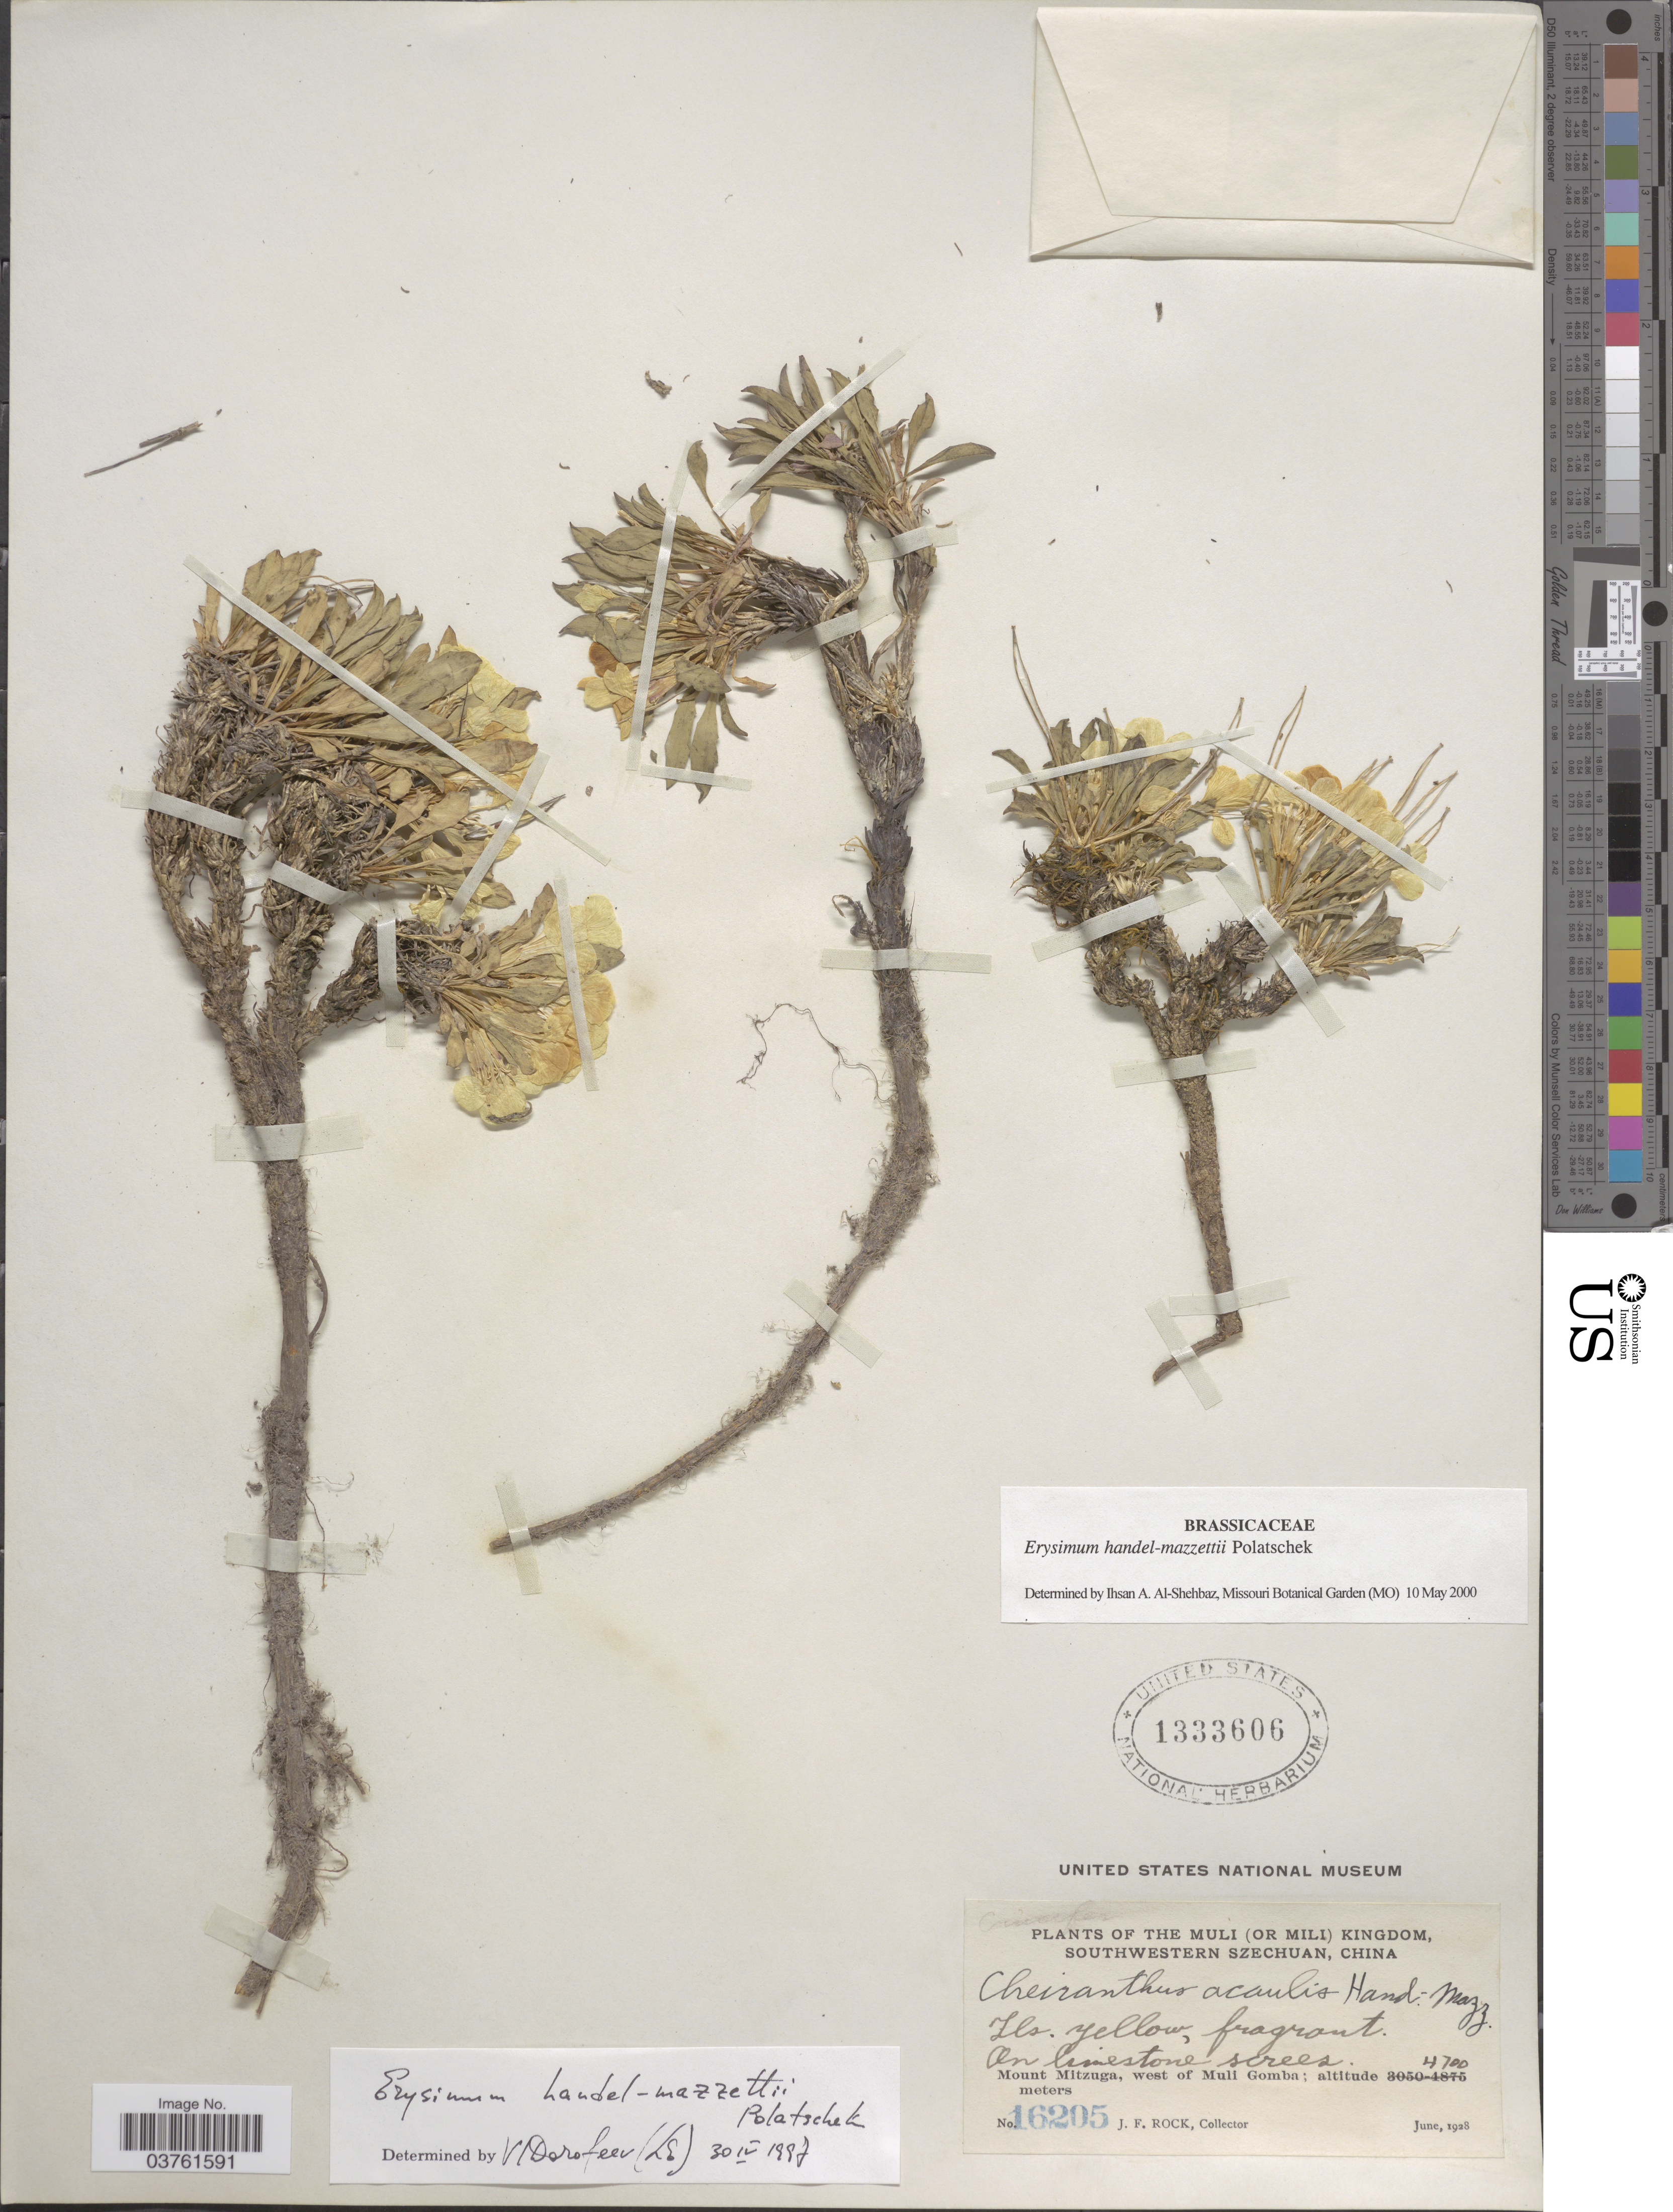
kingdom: Plantae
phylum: Tracheophyta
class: Magnoliopsida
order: Brassicales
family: Brassicaceae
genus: Erysimum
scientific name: Erysimum handel-mazzettii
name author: Polatschek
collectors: J. Rock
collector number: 16205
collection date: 1928-06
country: China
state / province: Sichuan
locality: The Muli (or Mili) Kingdom, Southwestern Szechuan. Mount Mitzuga, west of Muli Gomba.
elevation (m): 4700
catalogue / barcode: US 1333606